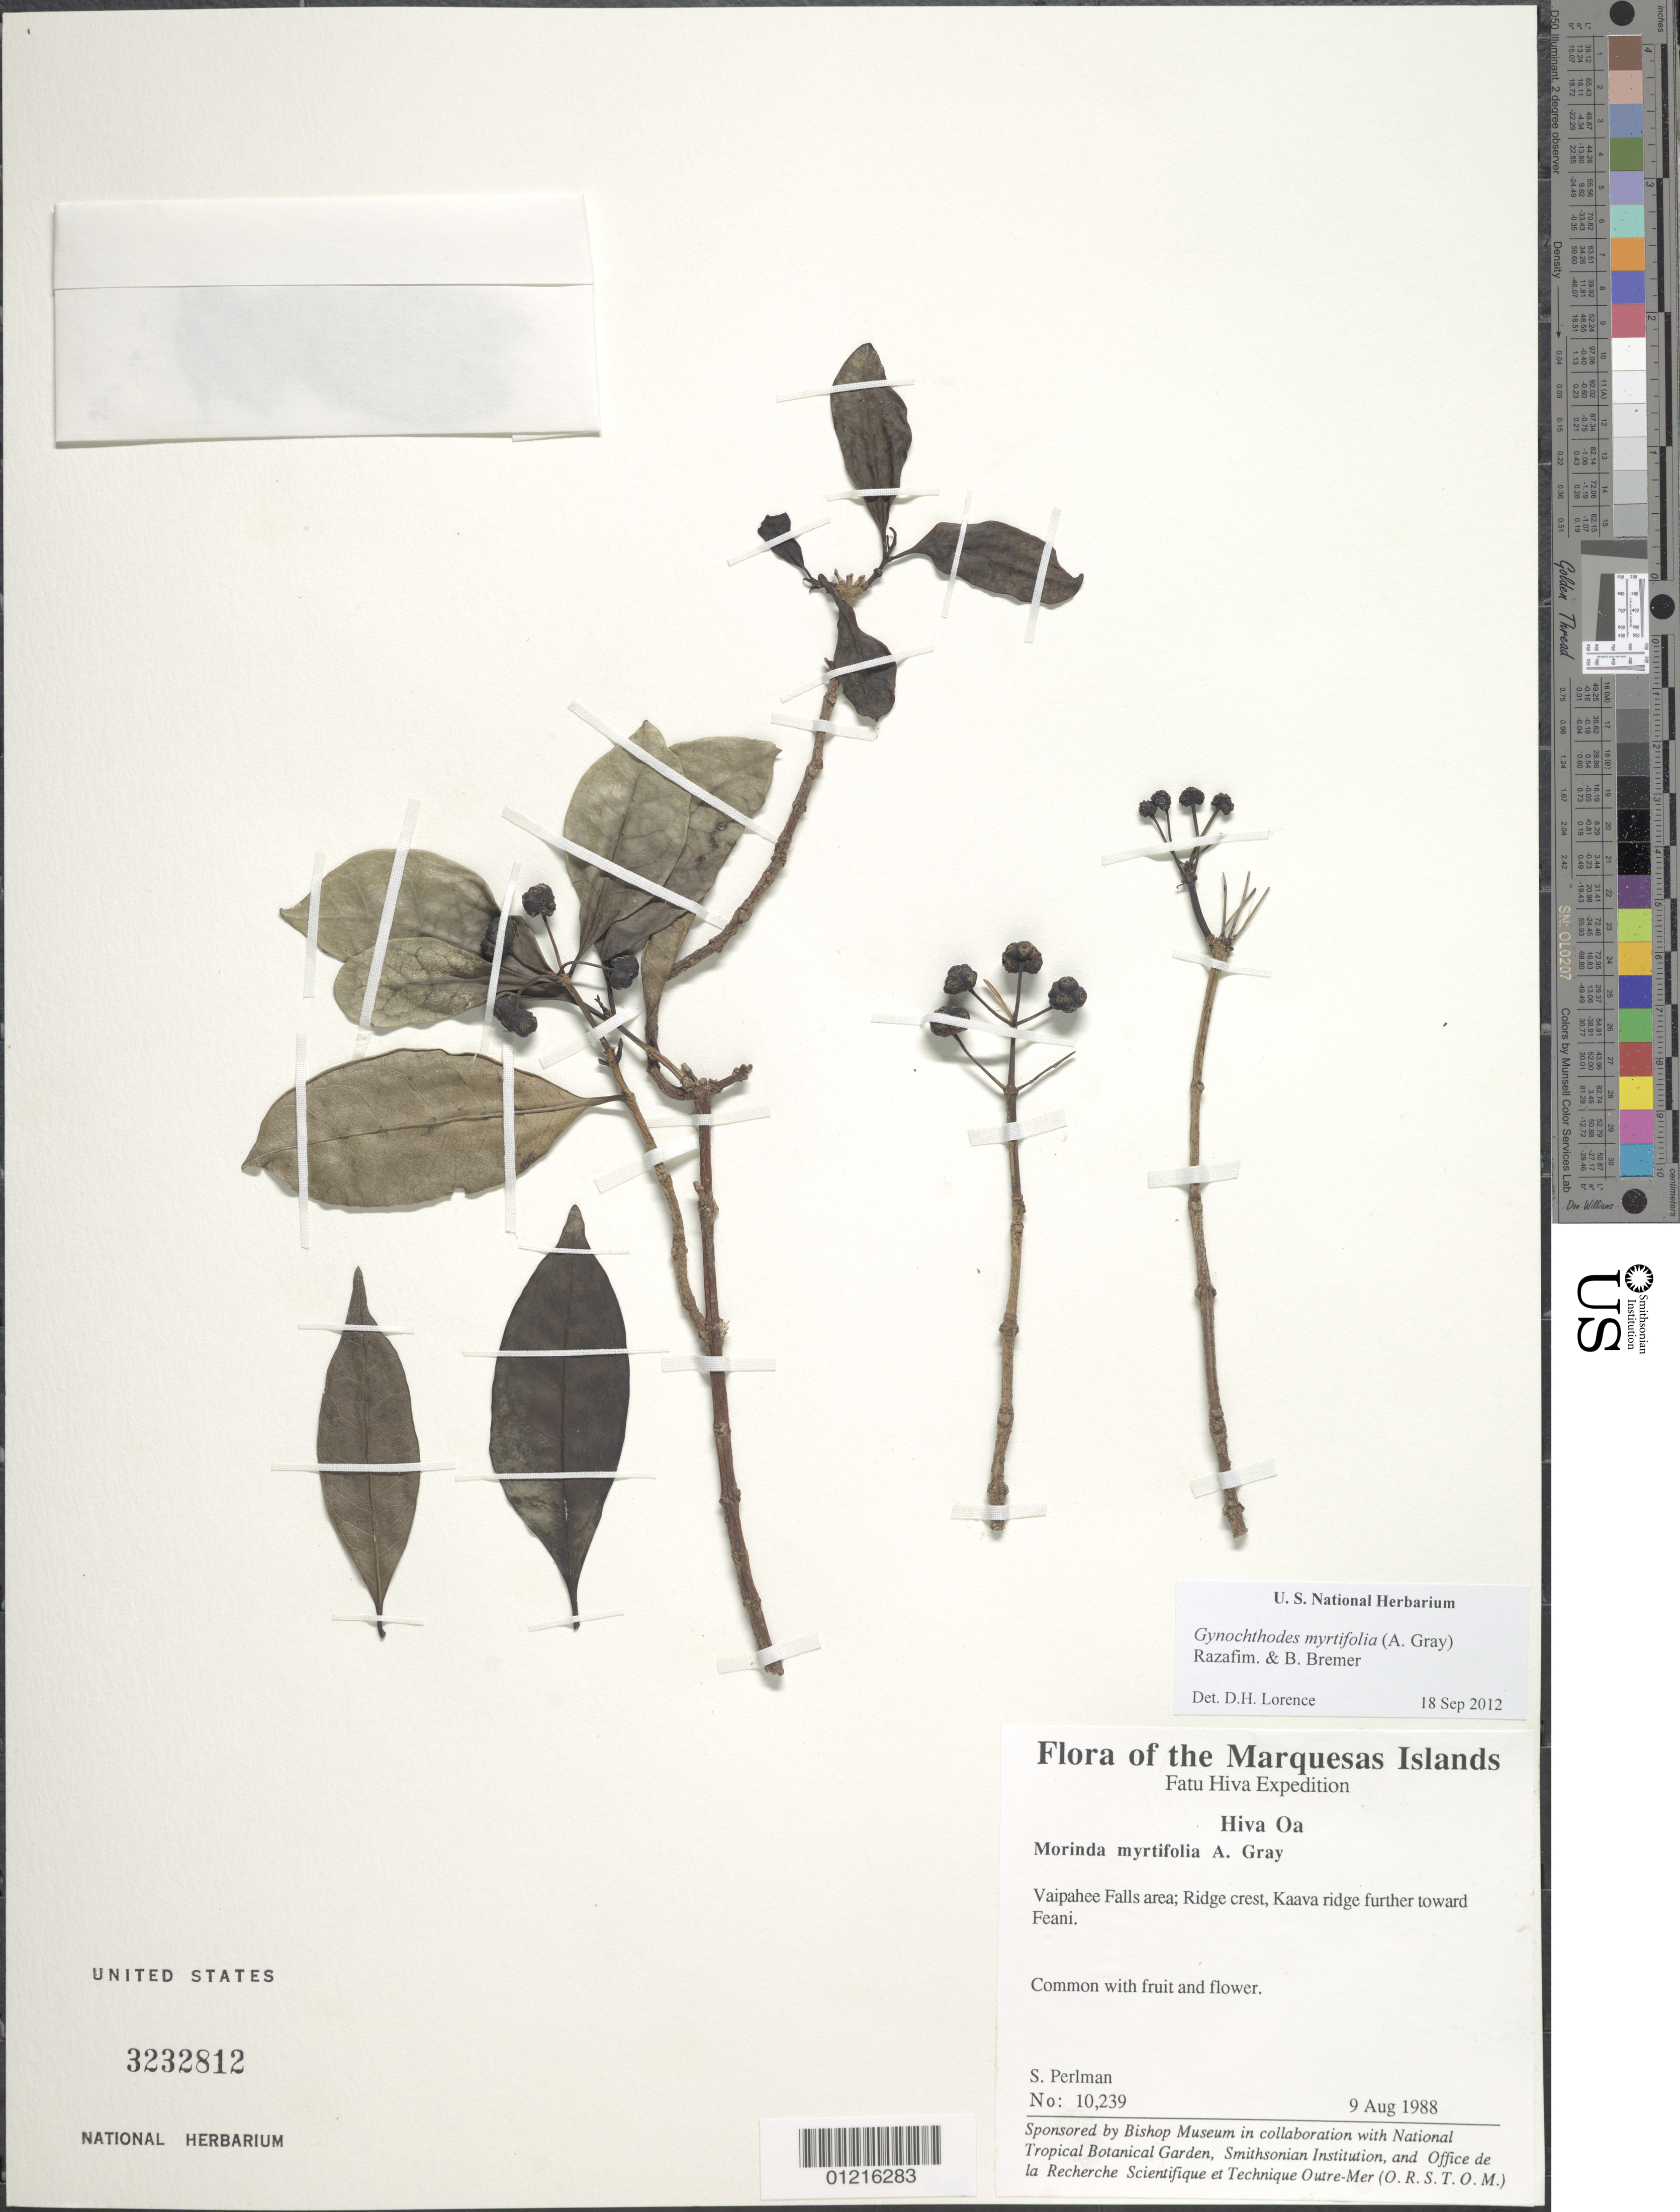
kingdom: Plantae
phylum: Tracheophyta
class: Magnoliopsida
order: Gentianales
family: Rubiaceae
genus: Gynochthodes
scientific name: Gynochthodes myrtifolia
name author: (A. Gray) Razafim. & B. Bremer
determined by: Lorence, David H., (PTBG), National Tropical Botanical Garden (UNITED STATES)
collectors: S. P. Perlman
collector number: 10239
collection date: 1988-08-09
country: French Polynesia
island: Hiva Oa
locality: Vaipahee Falls area, ridge crest, Kaava ridge further toward Feani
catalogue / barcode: US 3232812